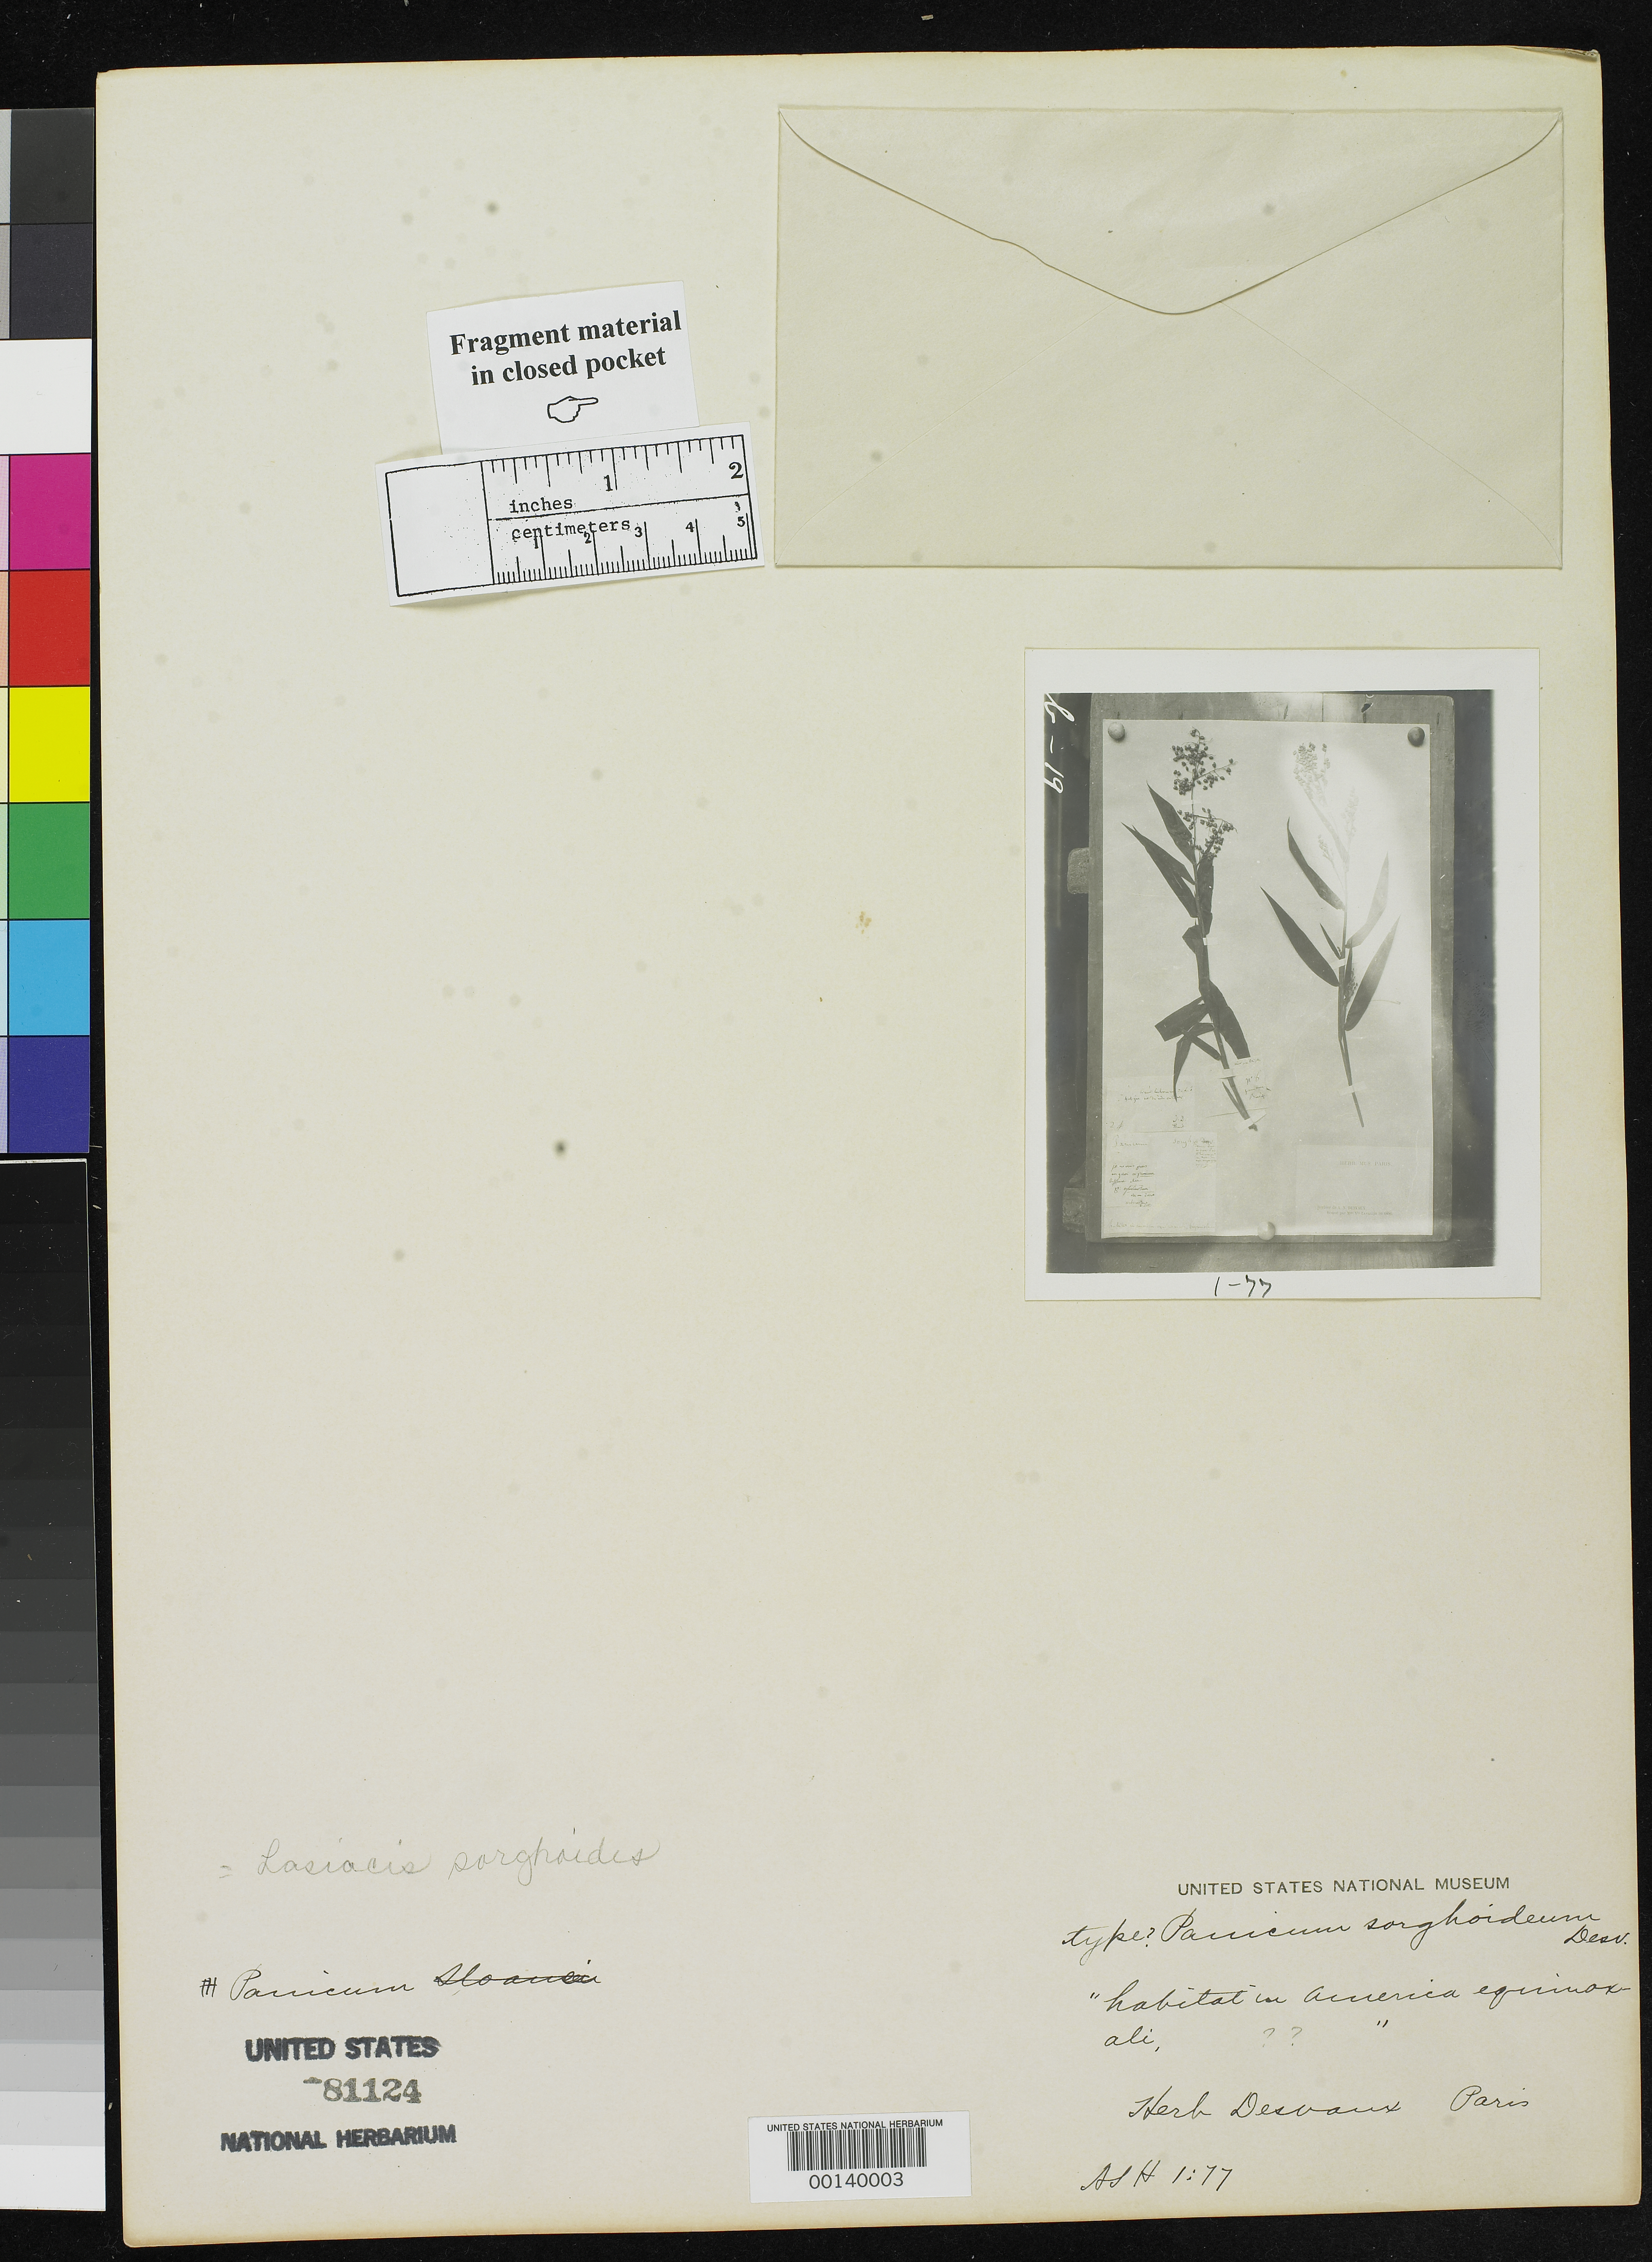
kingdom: Plantae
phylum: Tracheophyta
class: Liliopsida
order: Poales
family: Poaceae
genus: Panicum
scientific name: Panicum sorghoideum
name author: Desv. ex Ham.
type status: Type Fragment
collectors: N. A. Desvaux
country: Puerto Rico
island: Greater Antilles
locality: Sierra de Naguabo ad Rio Blanco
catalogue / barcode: US 81124